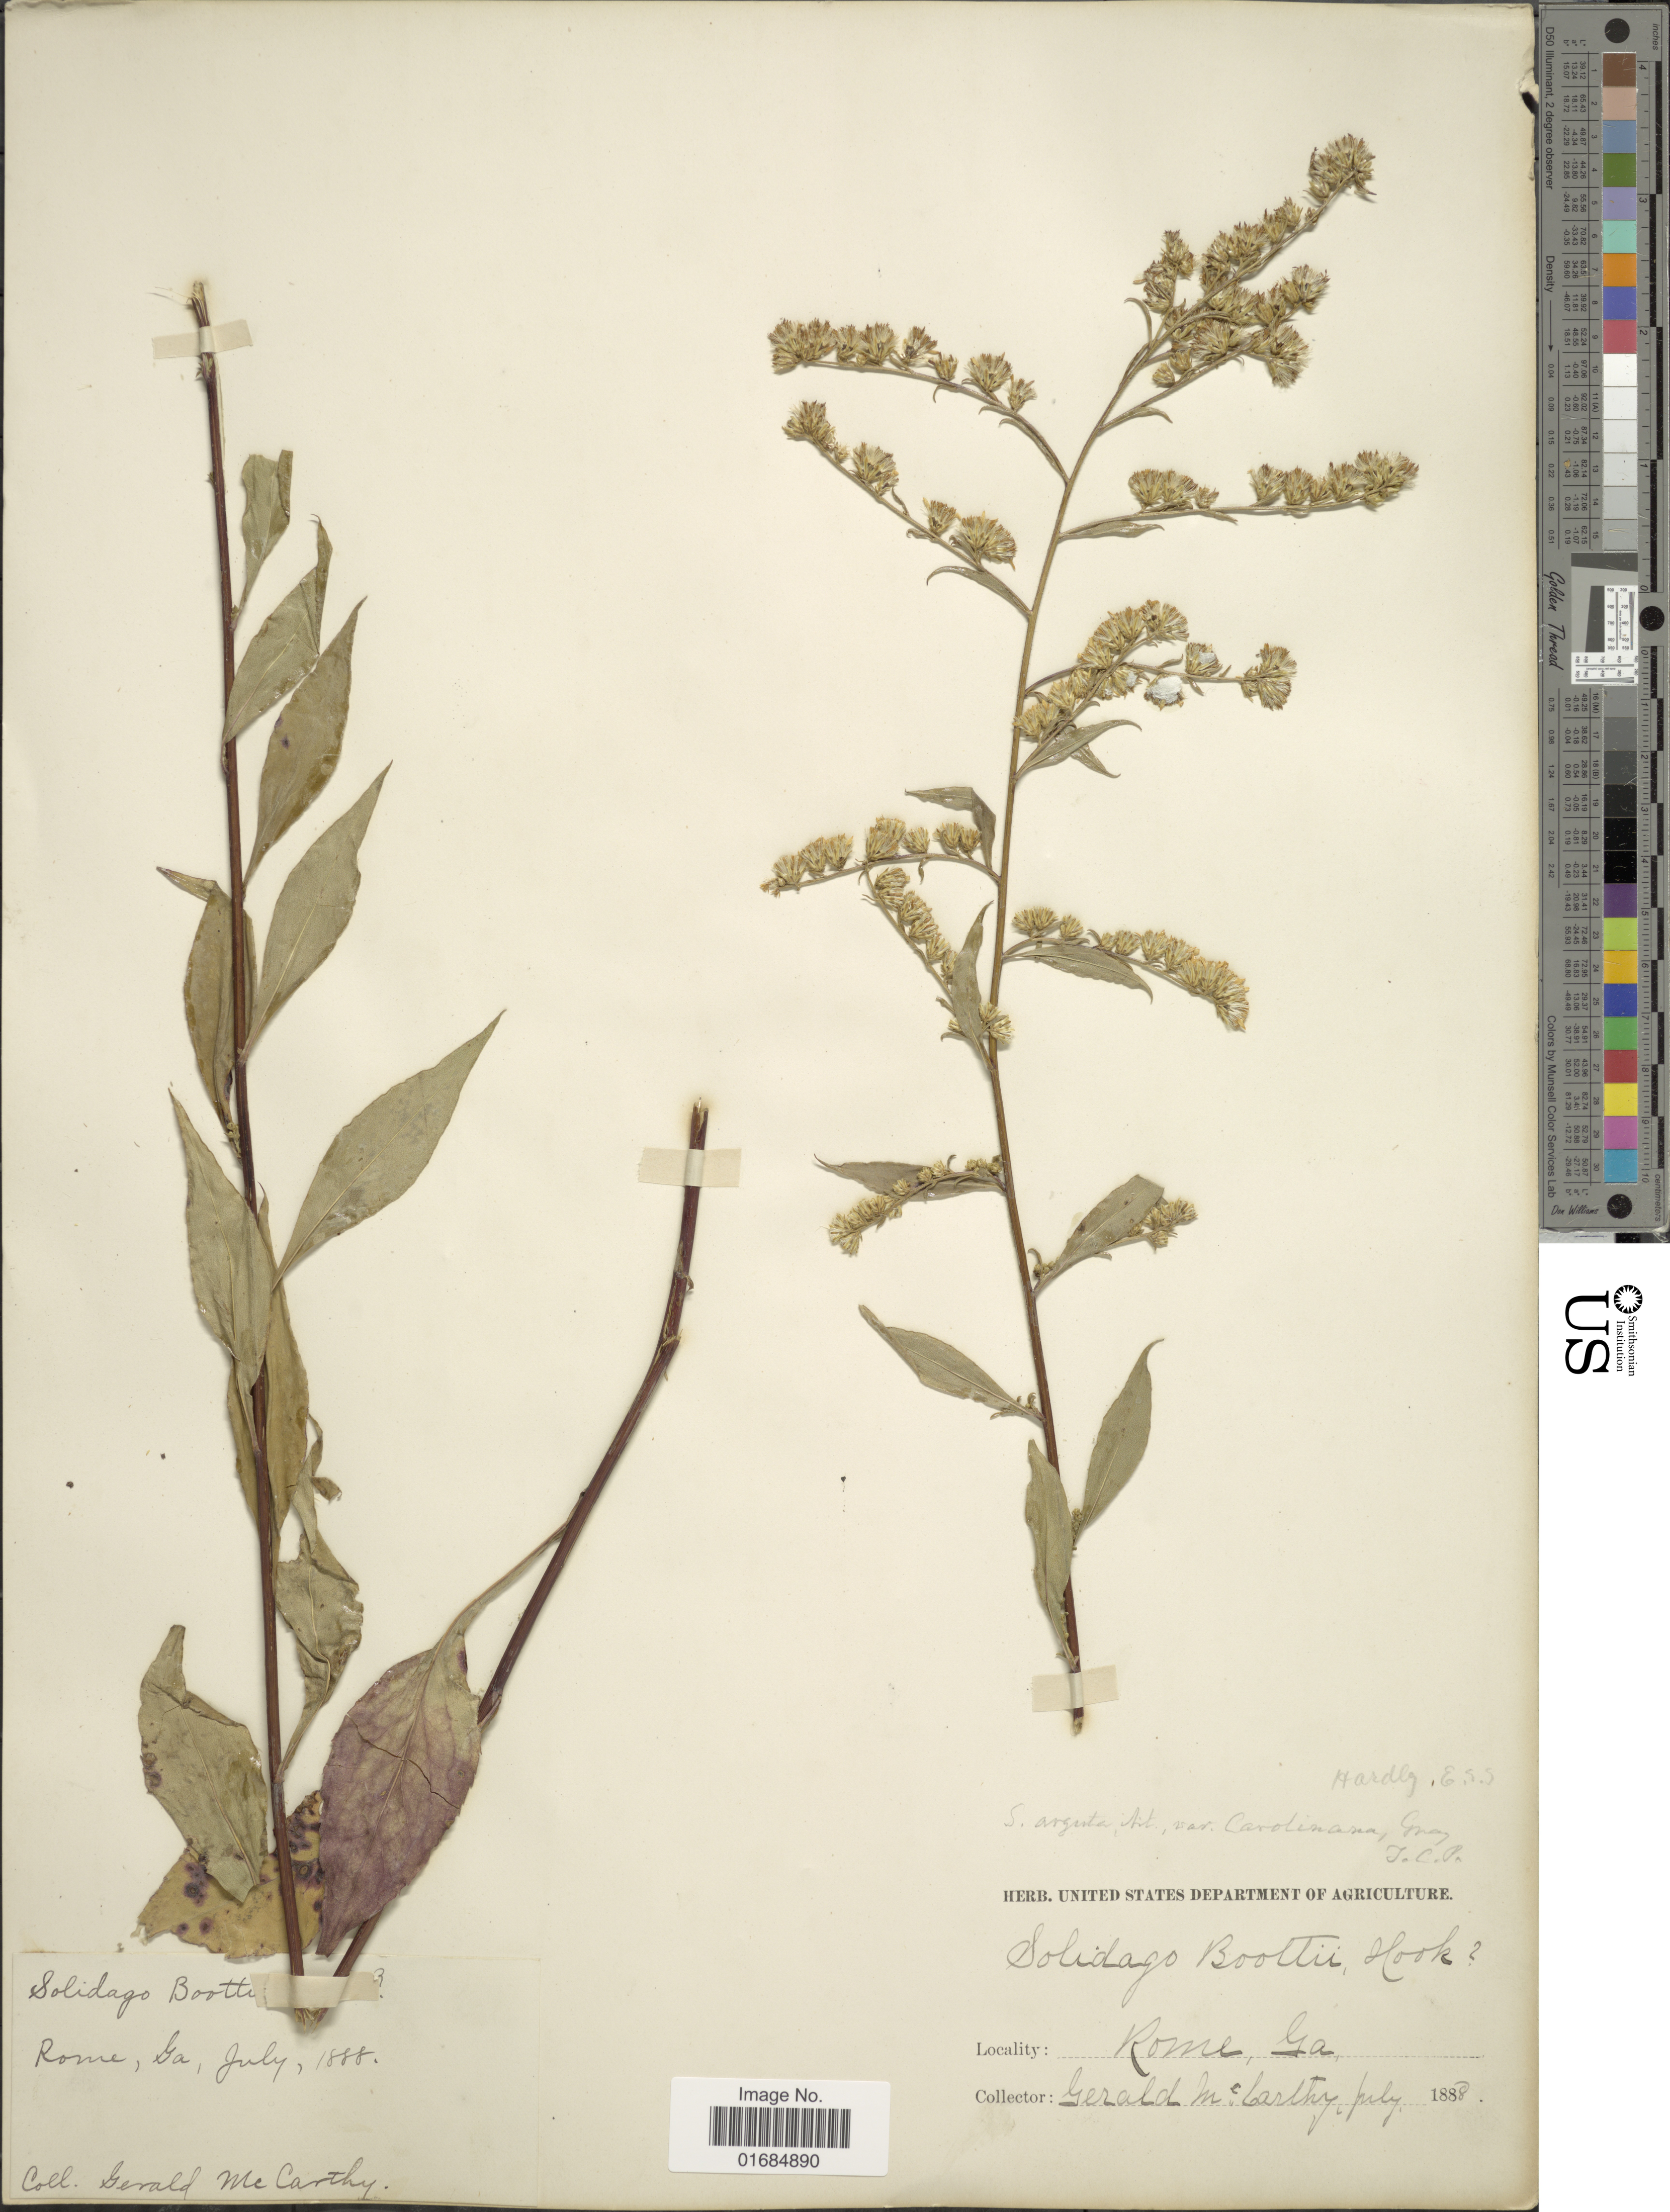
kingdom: Plantae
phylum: Tracheophyta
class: Magnoliopsida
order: Asterales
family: Asteraceae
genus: Solidago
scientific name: Solidago boottii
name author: Hook.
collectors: M. McCarthy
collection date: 1888-07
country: United States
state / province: Georgia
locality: Rome, Ga.